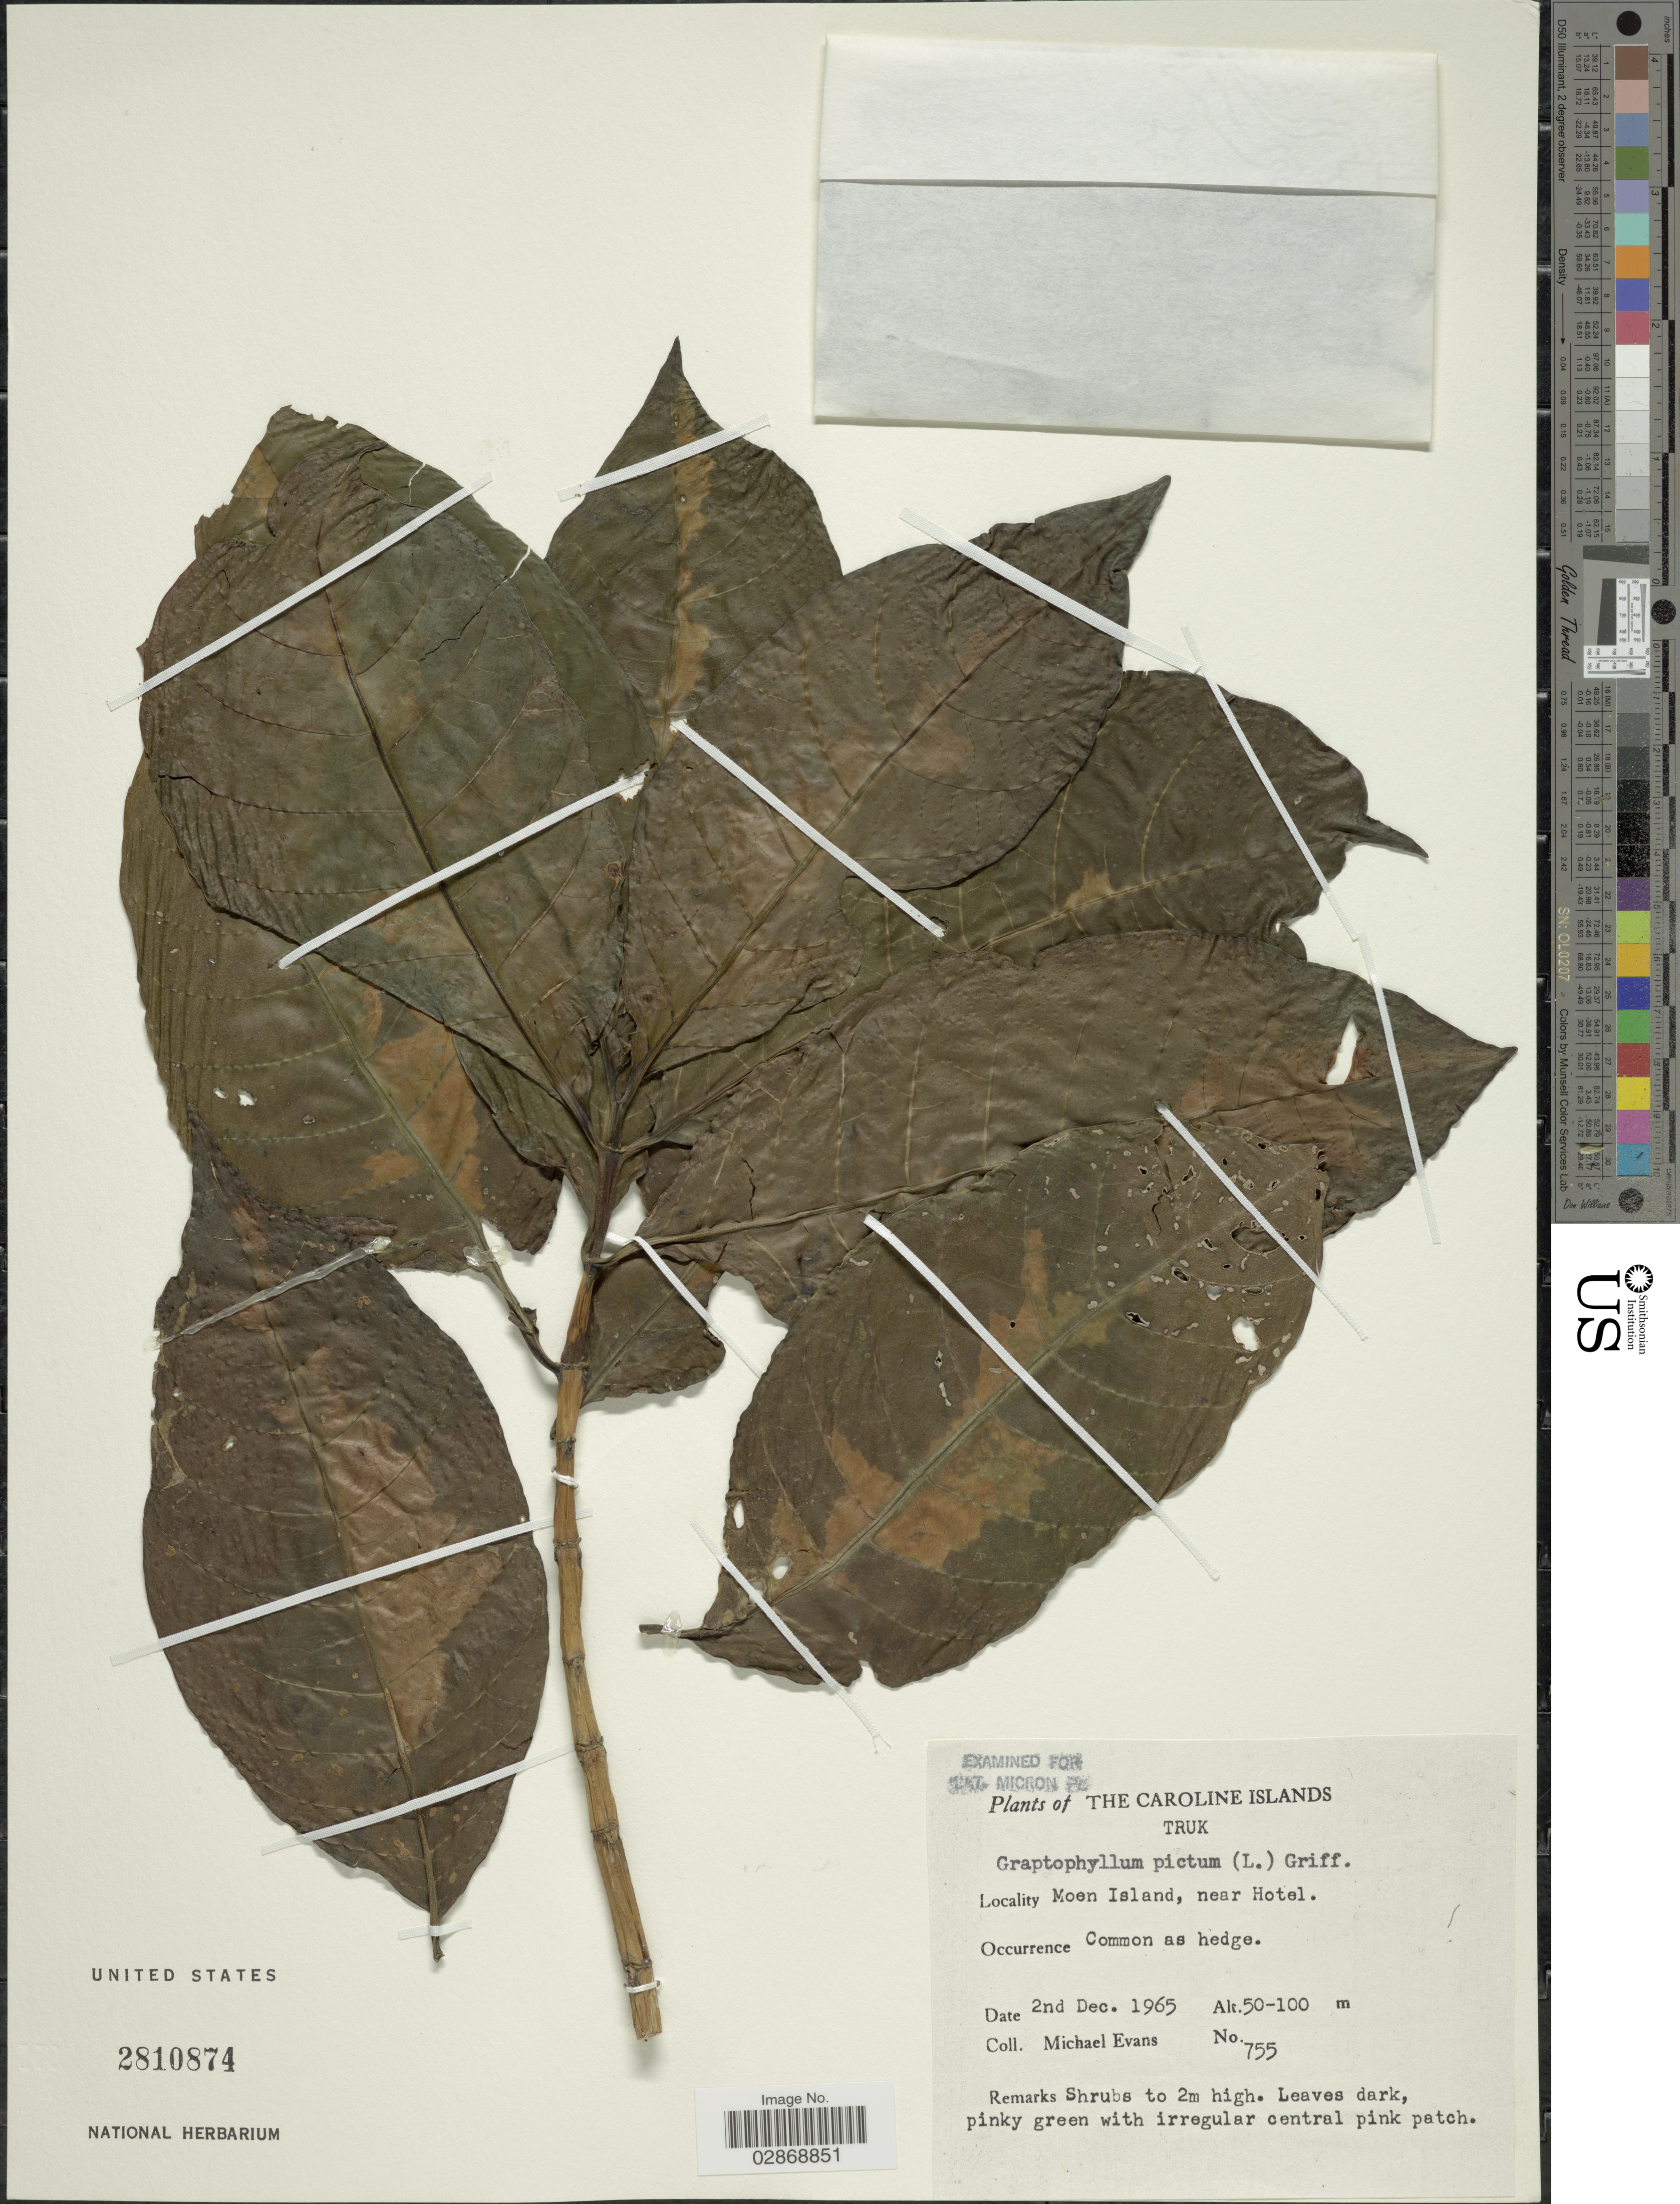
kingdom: Plantae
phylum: Tracheophyta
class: Magnoliopsida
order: Lamiales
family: Acanthaceae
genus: Graptophyllum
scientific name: Graptophyllum pictum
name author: (L.) Griff.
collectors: M. Evans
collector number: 755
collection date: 1965-12-02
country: Micronesia, Federated States of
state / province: Truk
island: Moen [Wono]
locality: Caroline Islands. Moen Island, near Hotel.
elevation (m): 50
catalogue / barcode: US 2810874